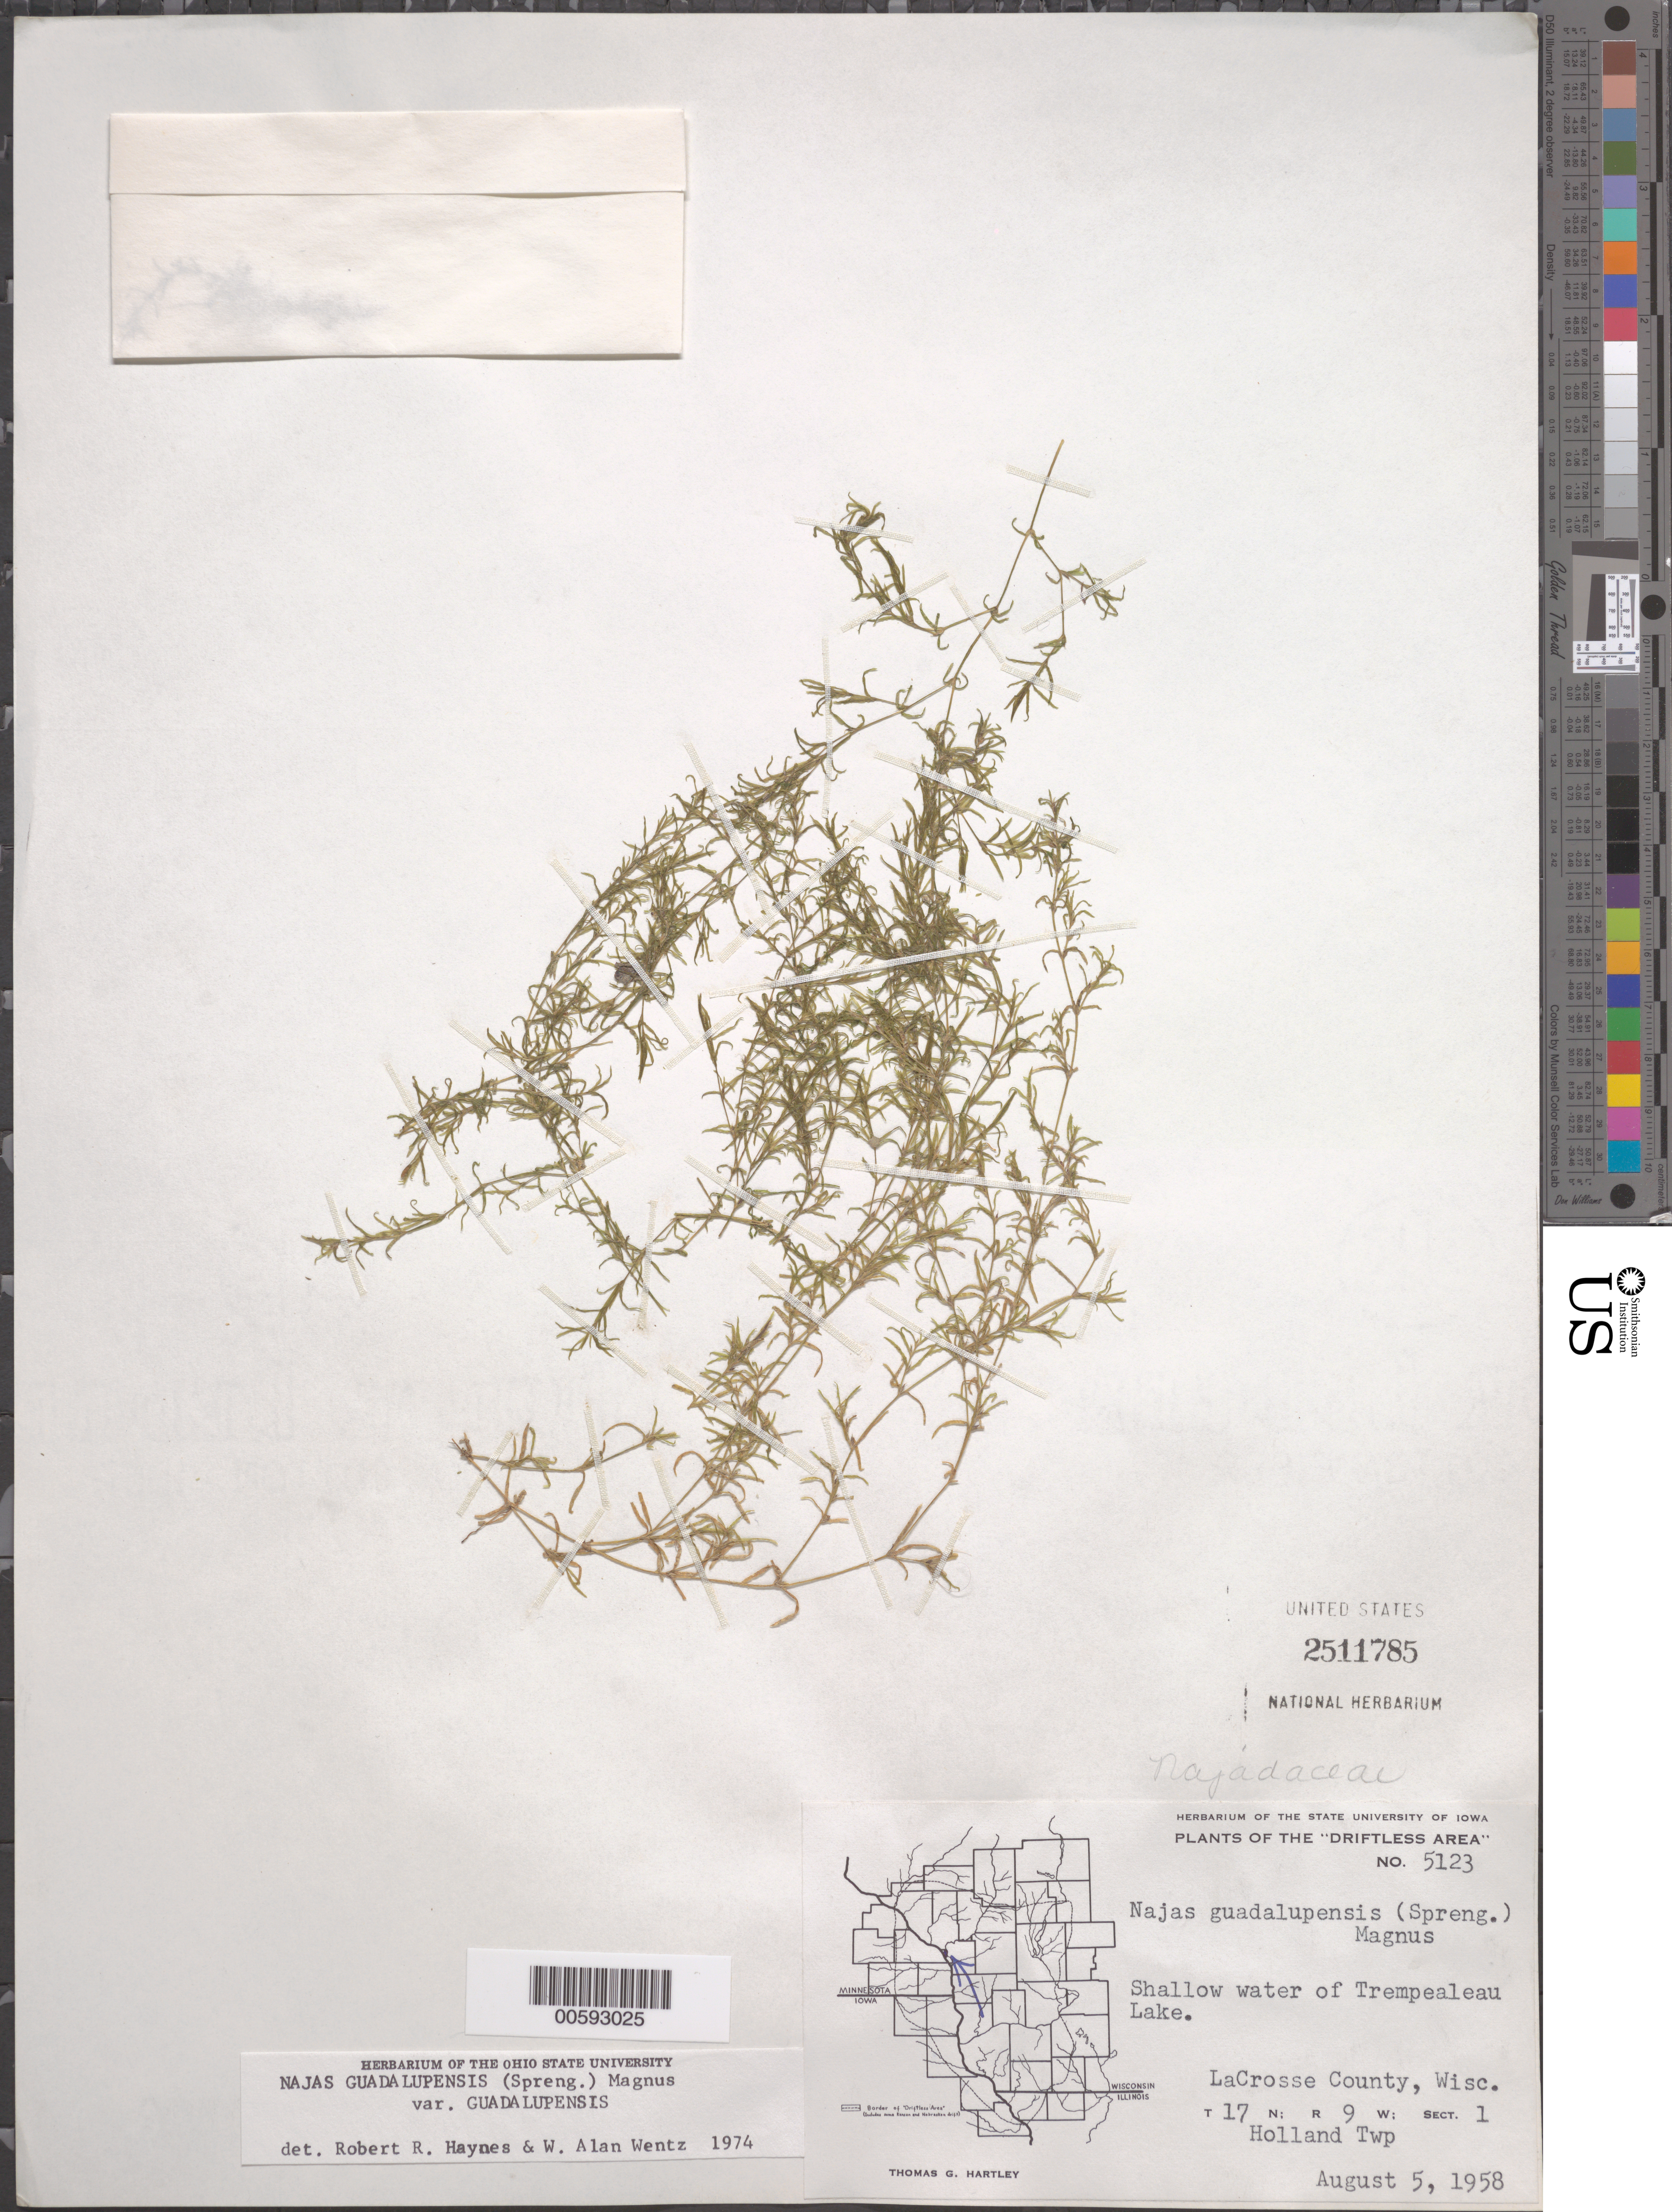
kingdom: Plantae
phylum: Tracheophyta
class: Liliopsida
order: Alismatales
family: Hydrocharitaceae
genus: Najas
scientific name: Najas guadalupensis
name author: (Spreng.) Magnus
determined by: Haynes, R. R.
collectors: T. G. Hartley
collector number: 5123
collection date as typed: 05 Aug 1958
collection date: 1958-08-05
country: United States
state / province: Wisconsin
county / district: La Crosse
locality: Holland Twp, Trempealeau Lake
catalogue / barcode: US 2511785